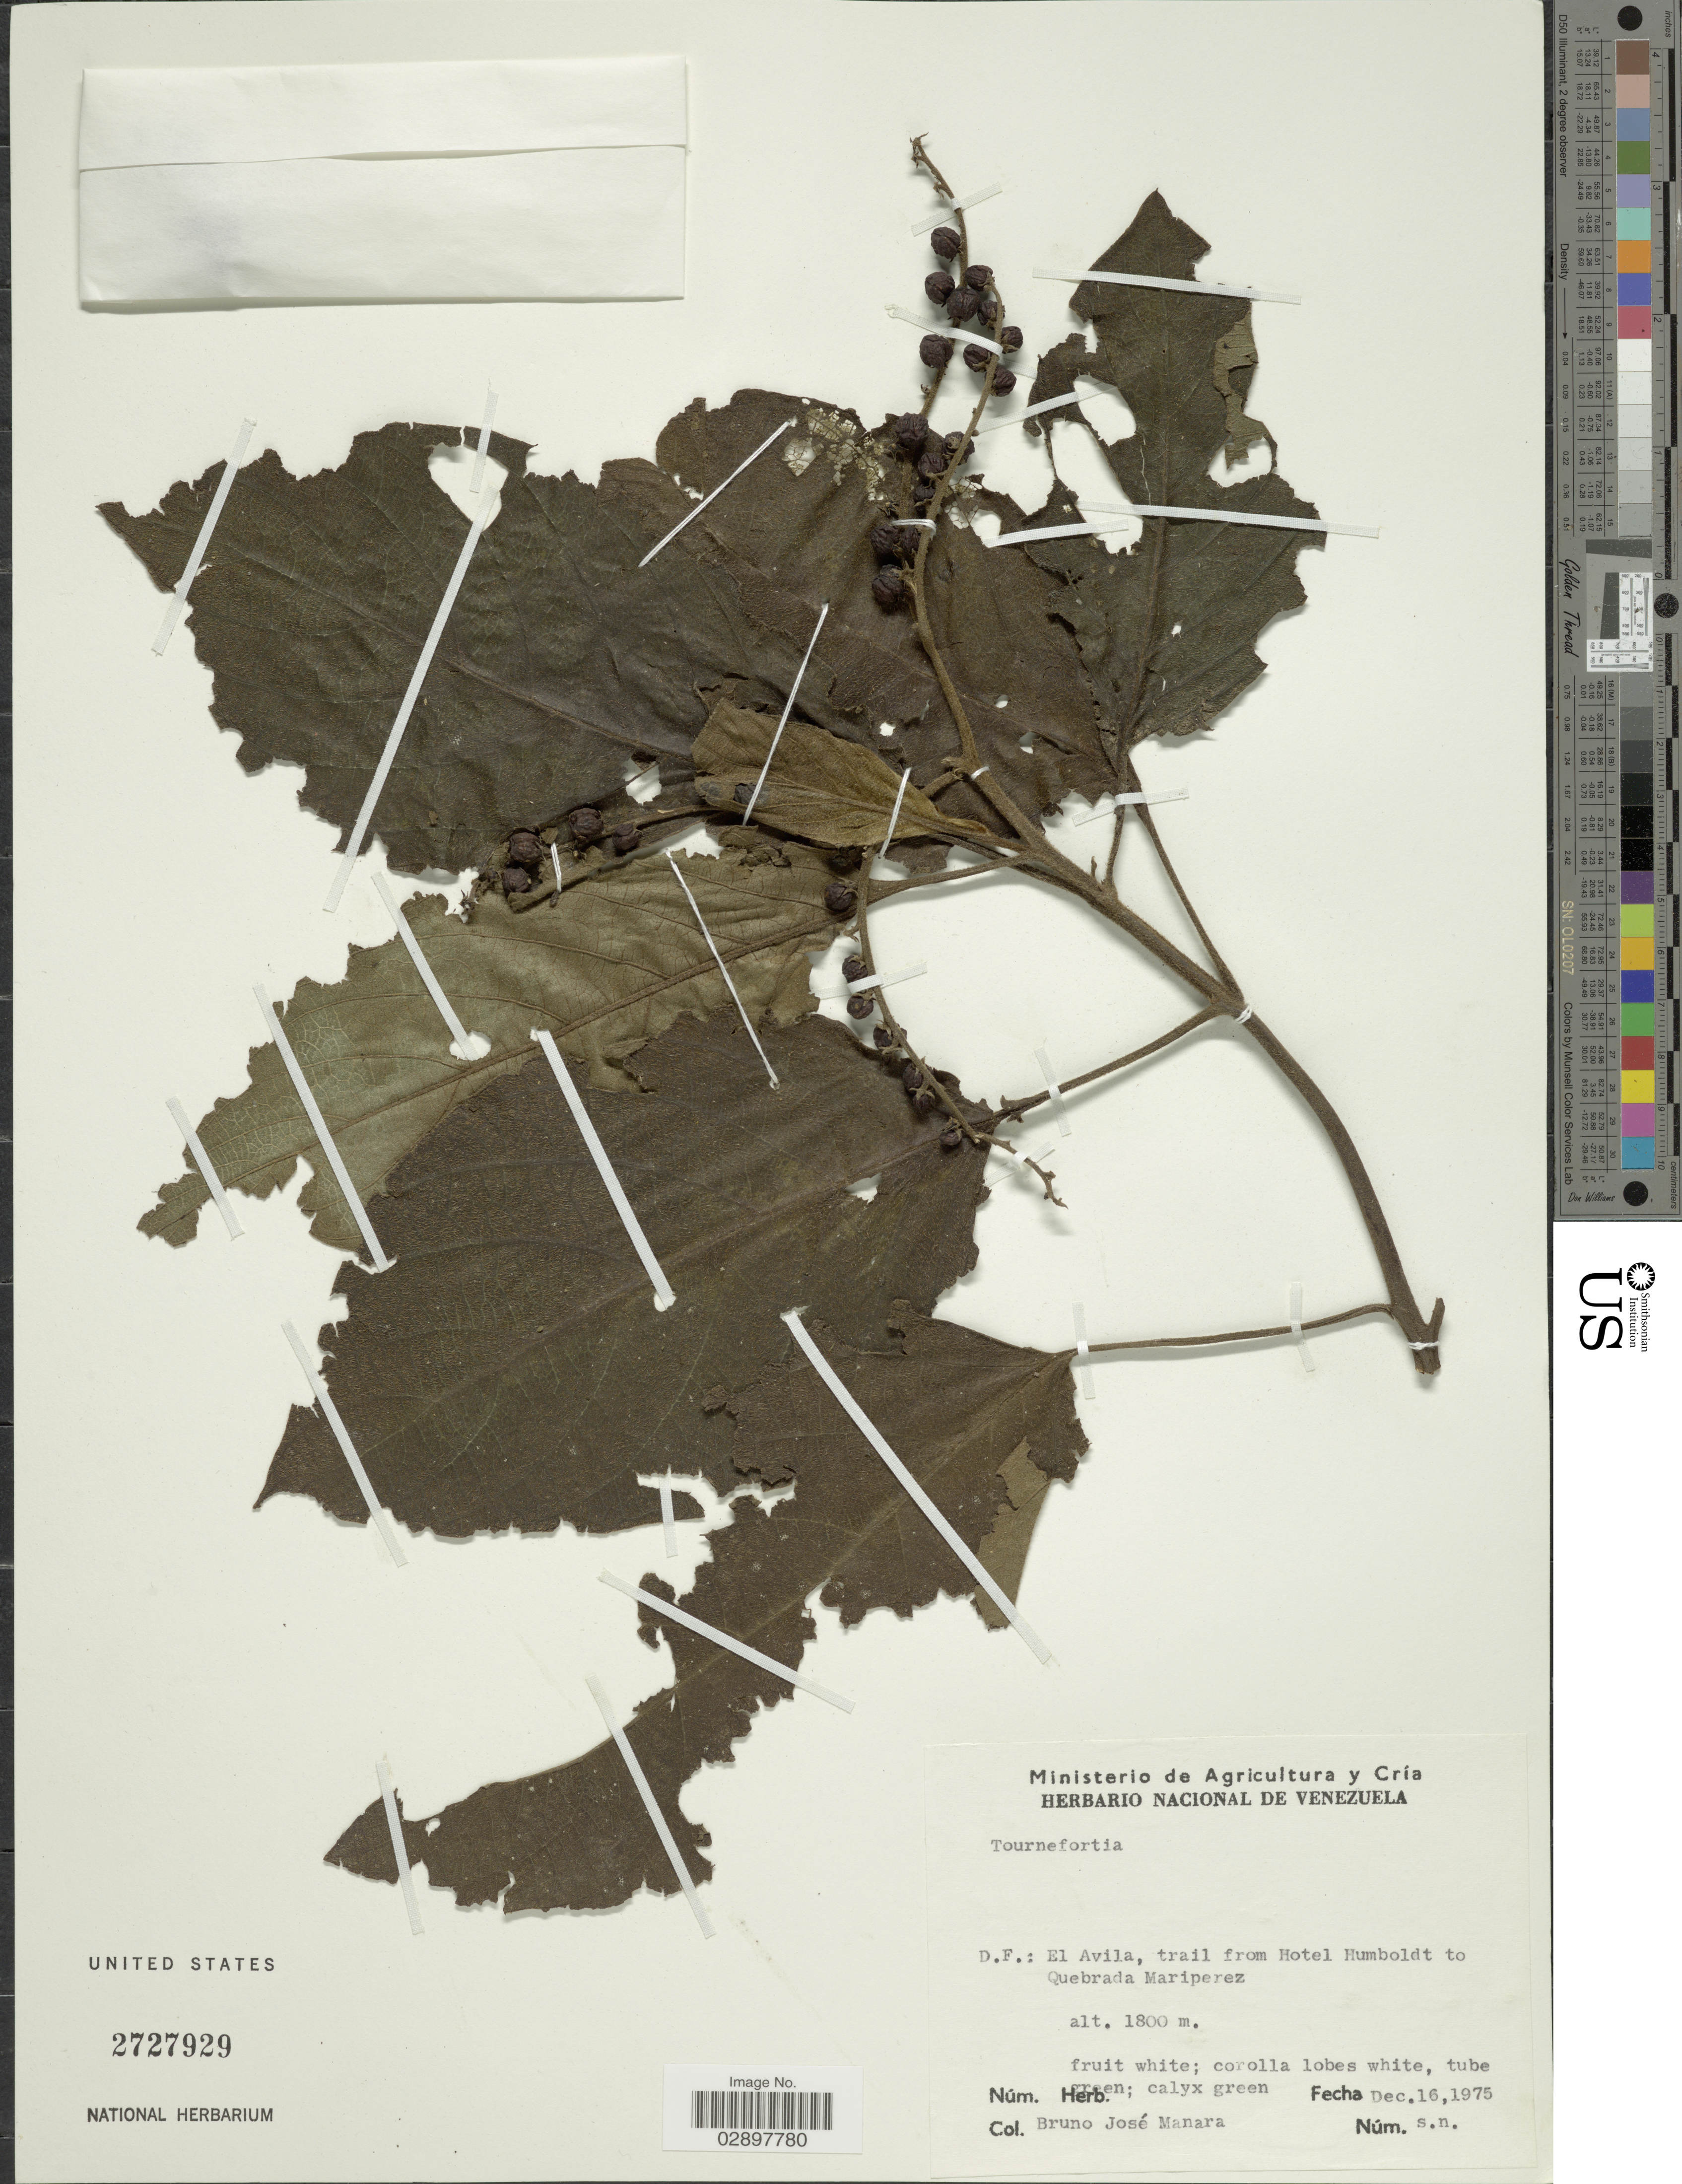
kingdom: Plantae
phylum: Tracheophyta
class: Magnoliopsida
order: Boraginales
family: Heliotropiaceae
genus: Tournefortia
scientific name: Tournefortia sp.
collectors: B. Manara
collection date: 1975-12-16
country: Venezuela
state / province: Miranda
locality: D.F.: El Avila, trail from Hotel Humboldt to Quebrada Mariperez.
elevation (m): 1800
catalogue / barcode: US 2727929